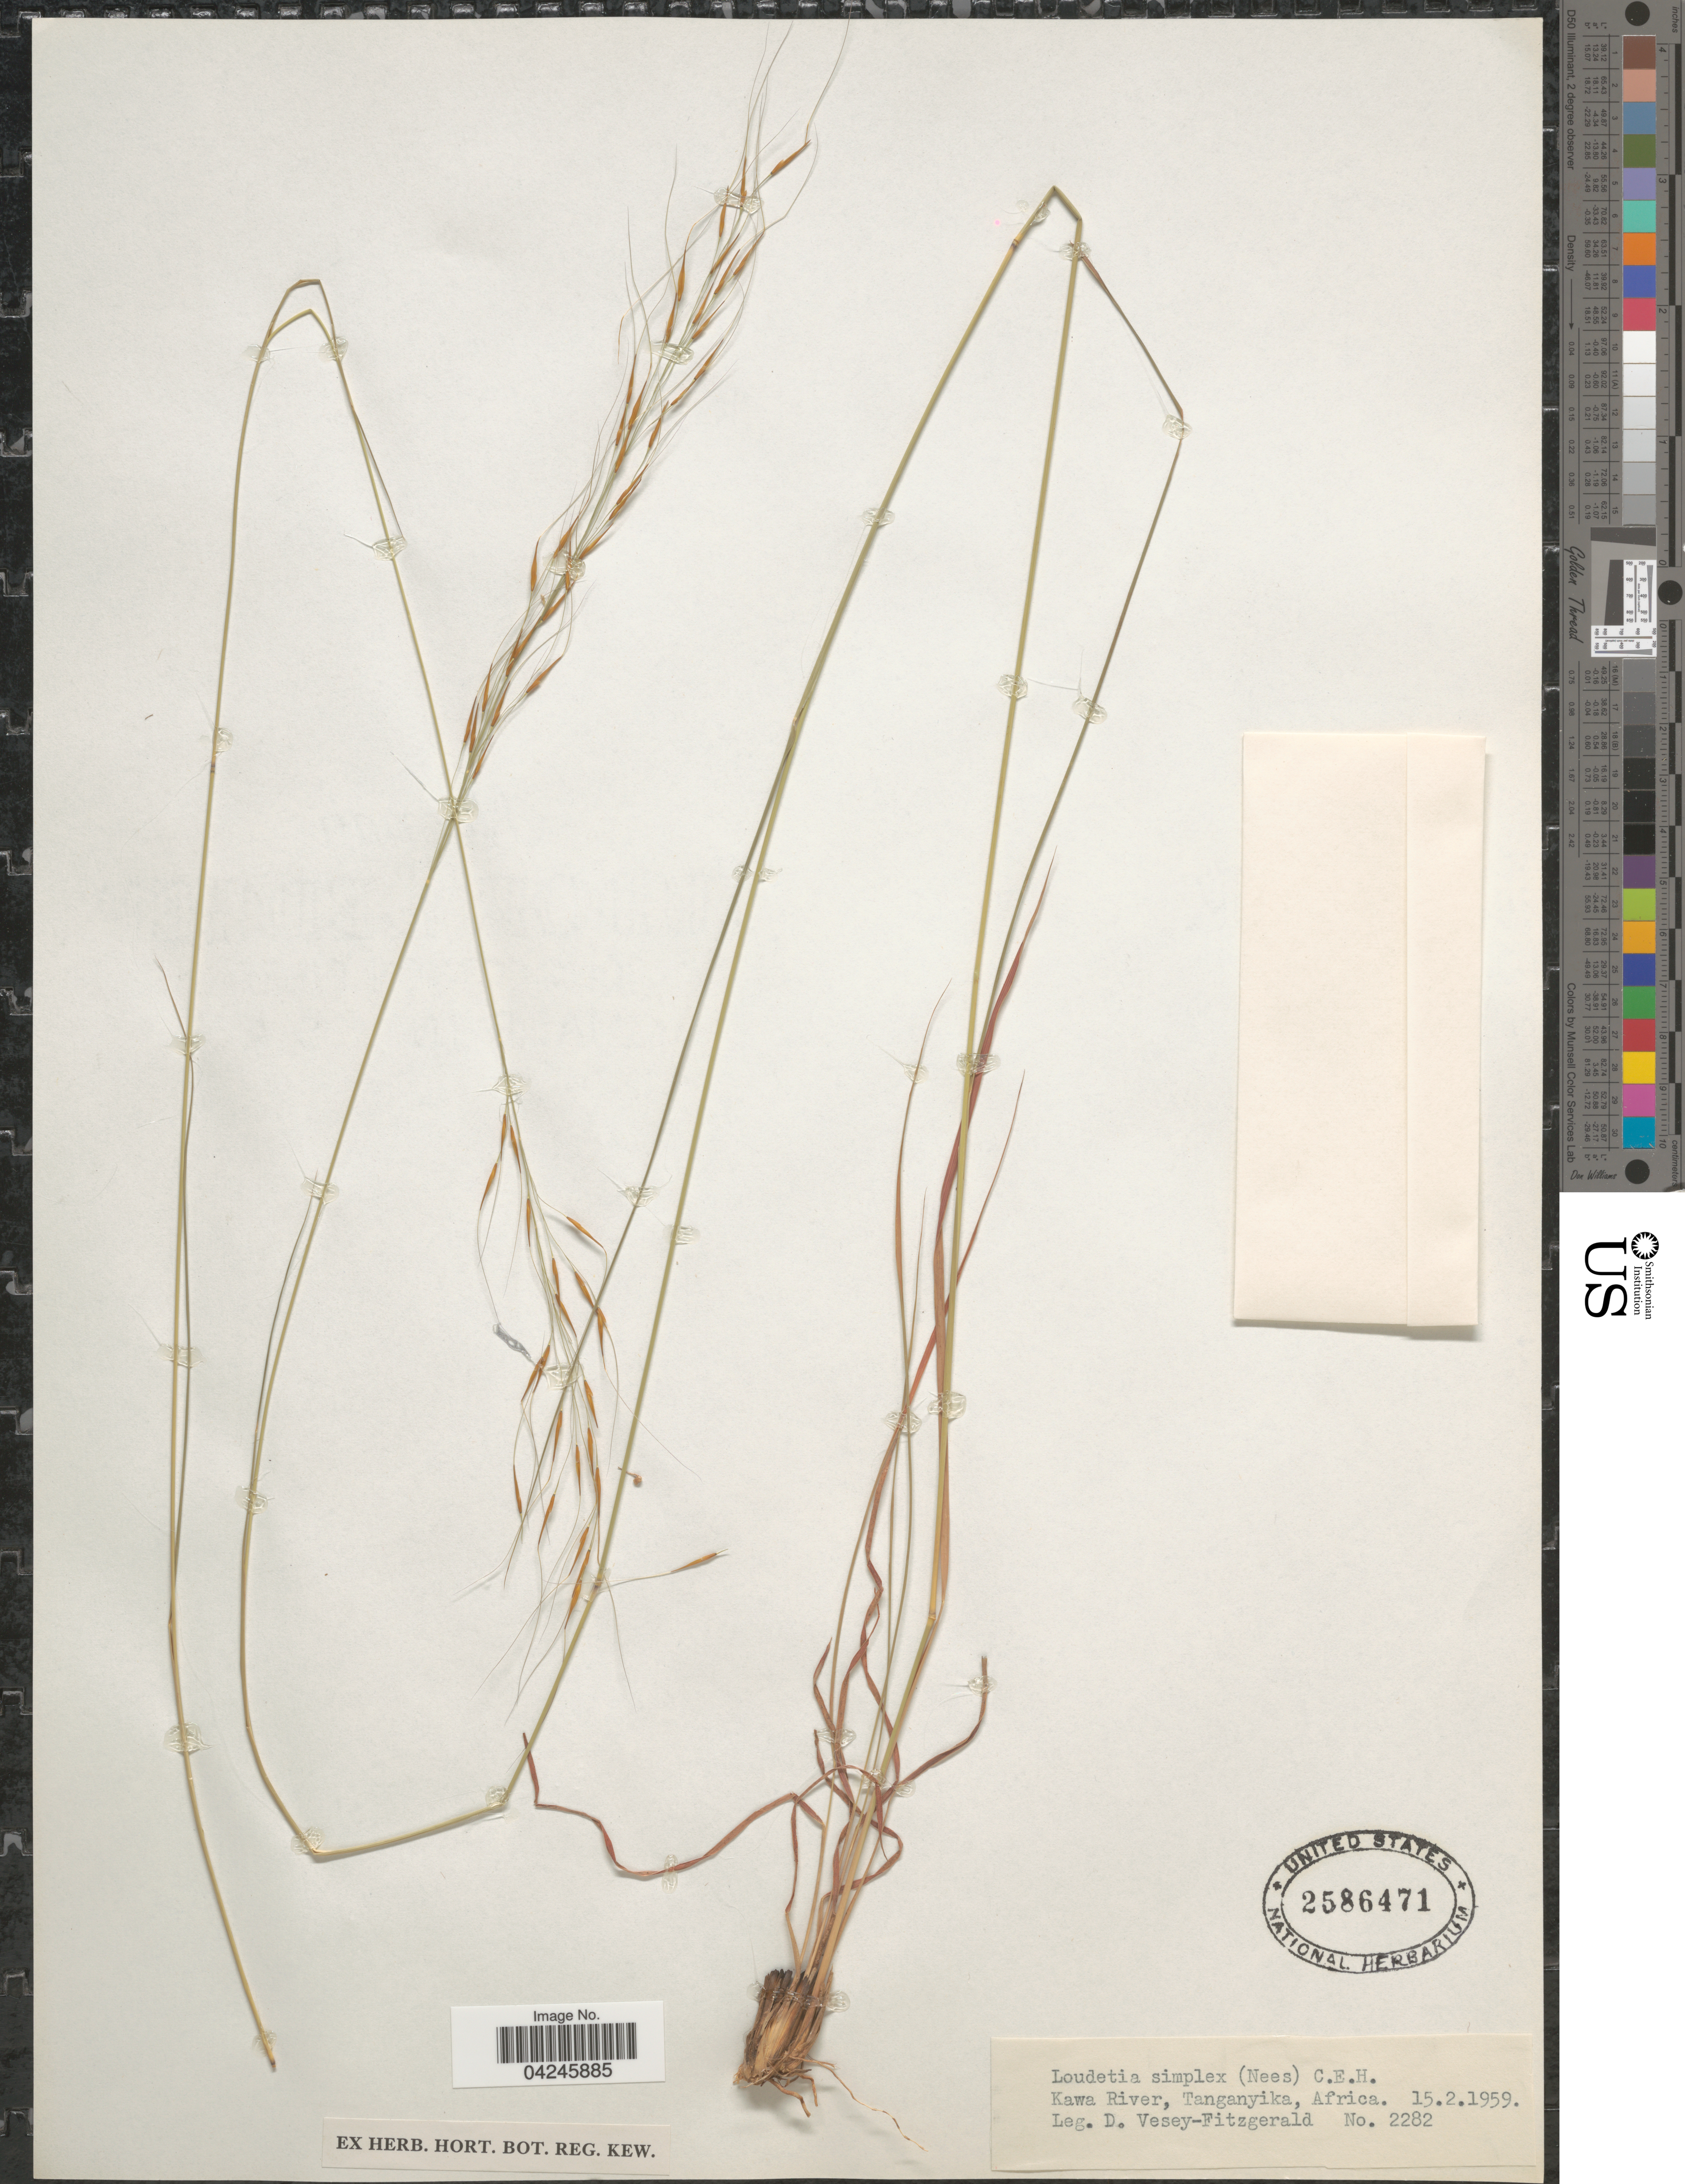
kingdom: Plantae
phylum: Tracheophyta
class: Liliopsida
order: Poales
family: Poaceae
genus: Loudetia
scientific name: Loudetia simplex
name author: (Nees) C.E. Hubb.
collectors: D. Vesey-Fitzgerald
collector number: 2282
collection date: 1959-02-15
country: Tanzania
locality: Kawa River, Tanganyika.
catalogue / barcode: US 2586471